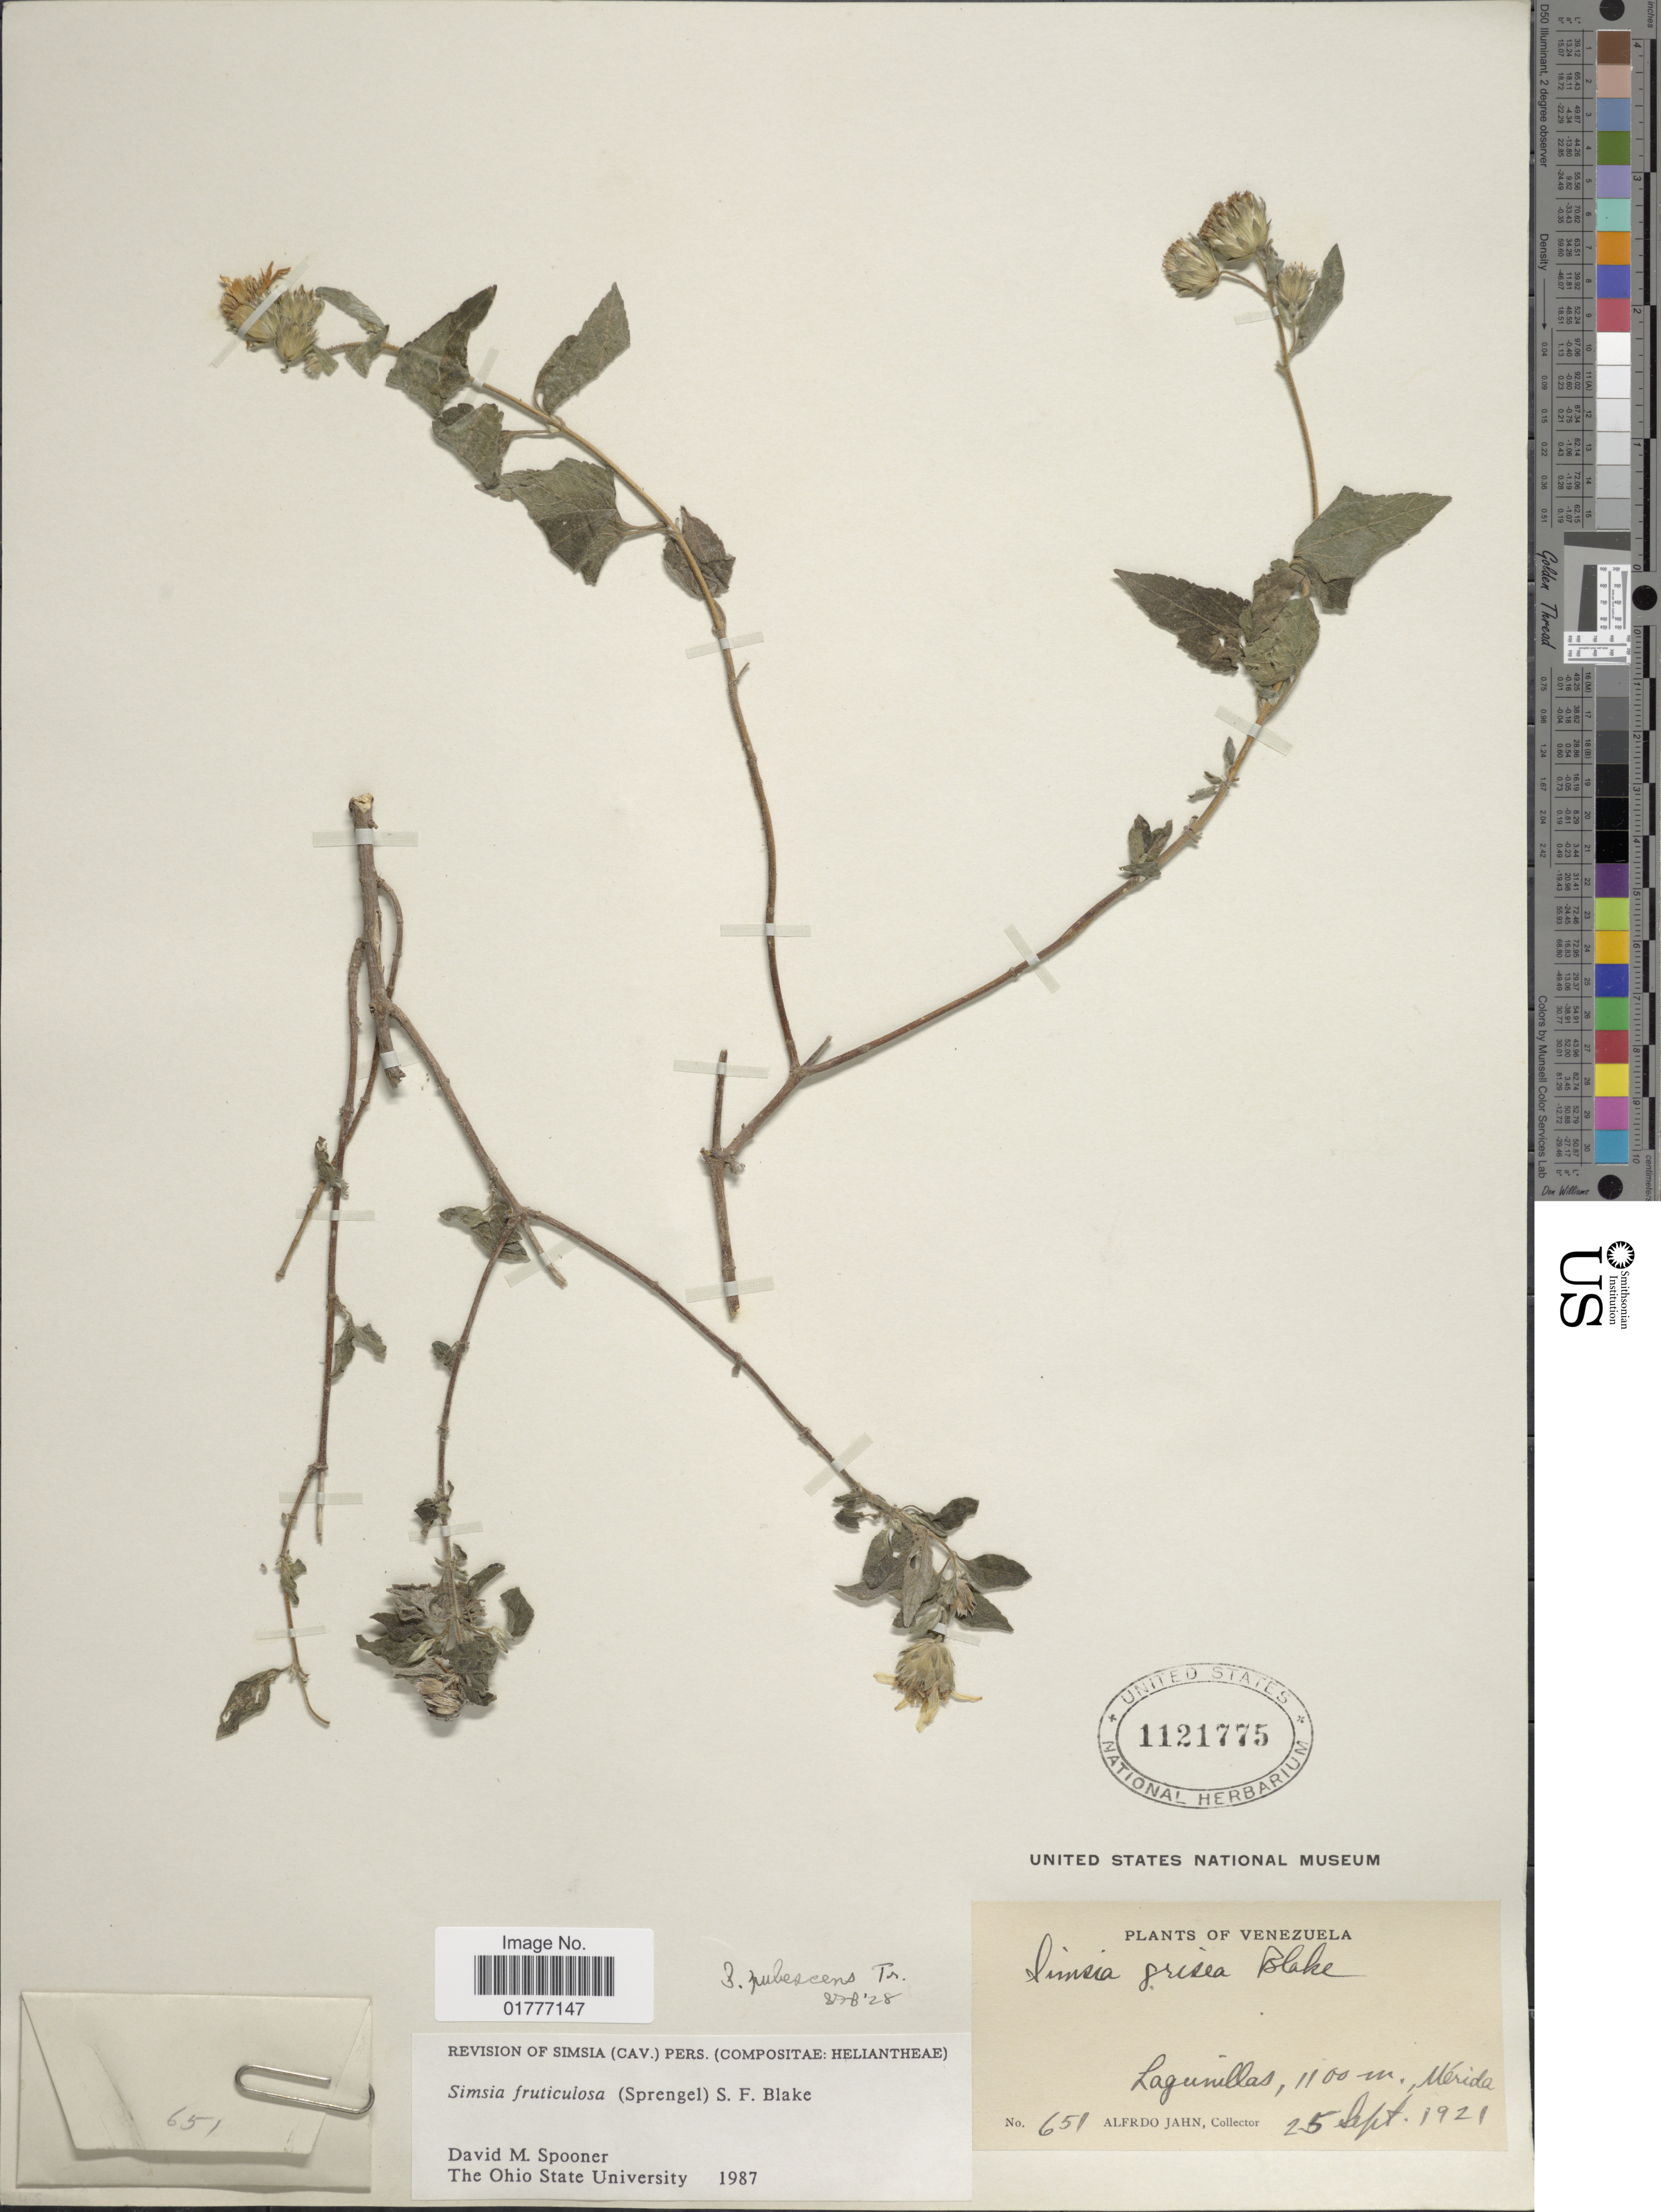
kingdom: Plantae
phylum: Tracheophyta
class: Magnoliopsida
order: Asterales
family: Asteraceae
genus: Simsia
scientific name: Simsia fruticulosa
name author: (Spreng.) S.F. Blake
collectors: A. Jahn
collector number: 651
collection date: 1921-09-25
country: Venezuela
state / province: Mérida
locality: Lagunillas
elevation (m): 1100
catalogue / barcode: US 1121775